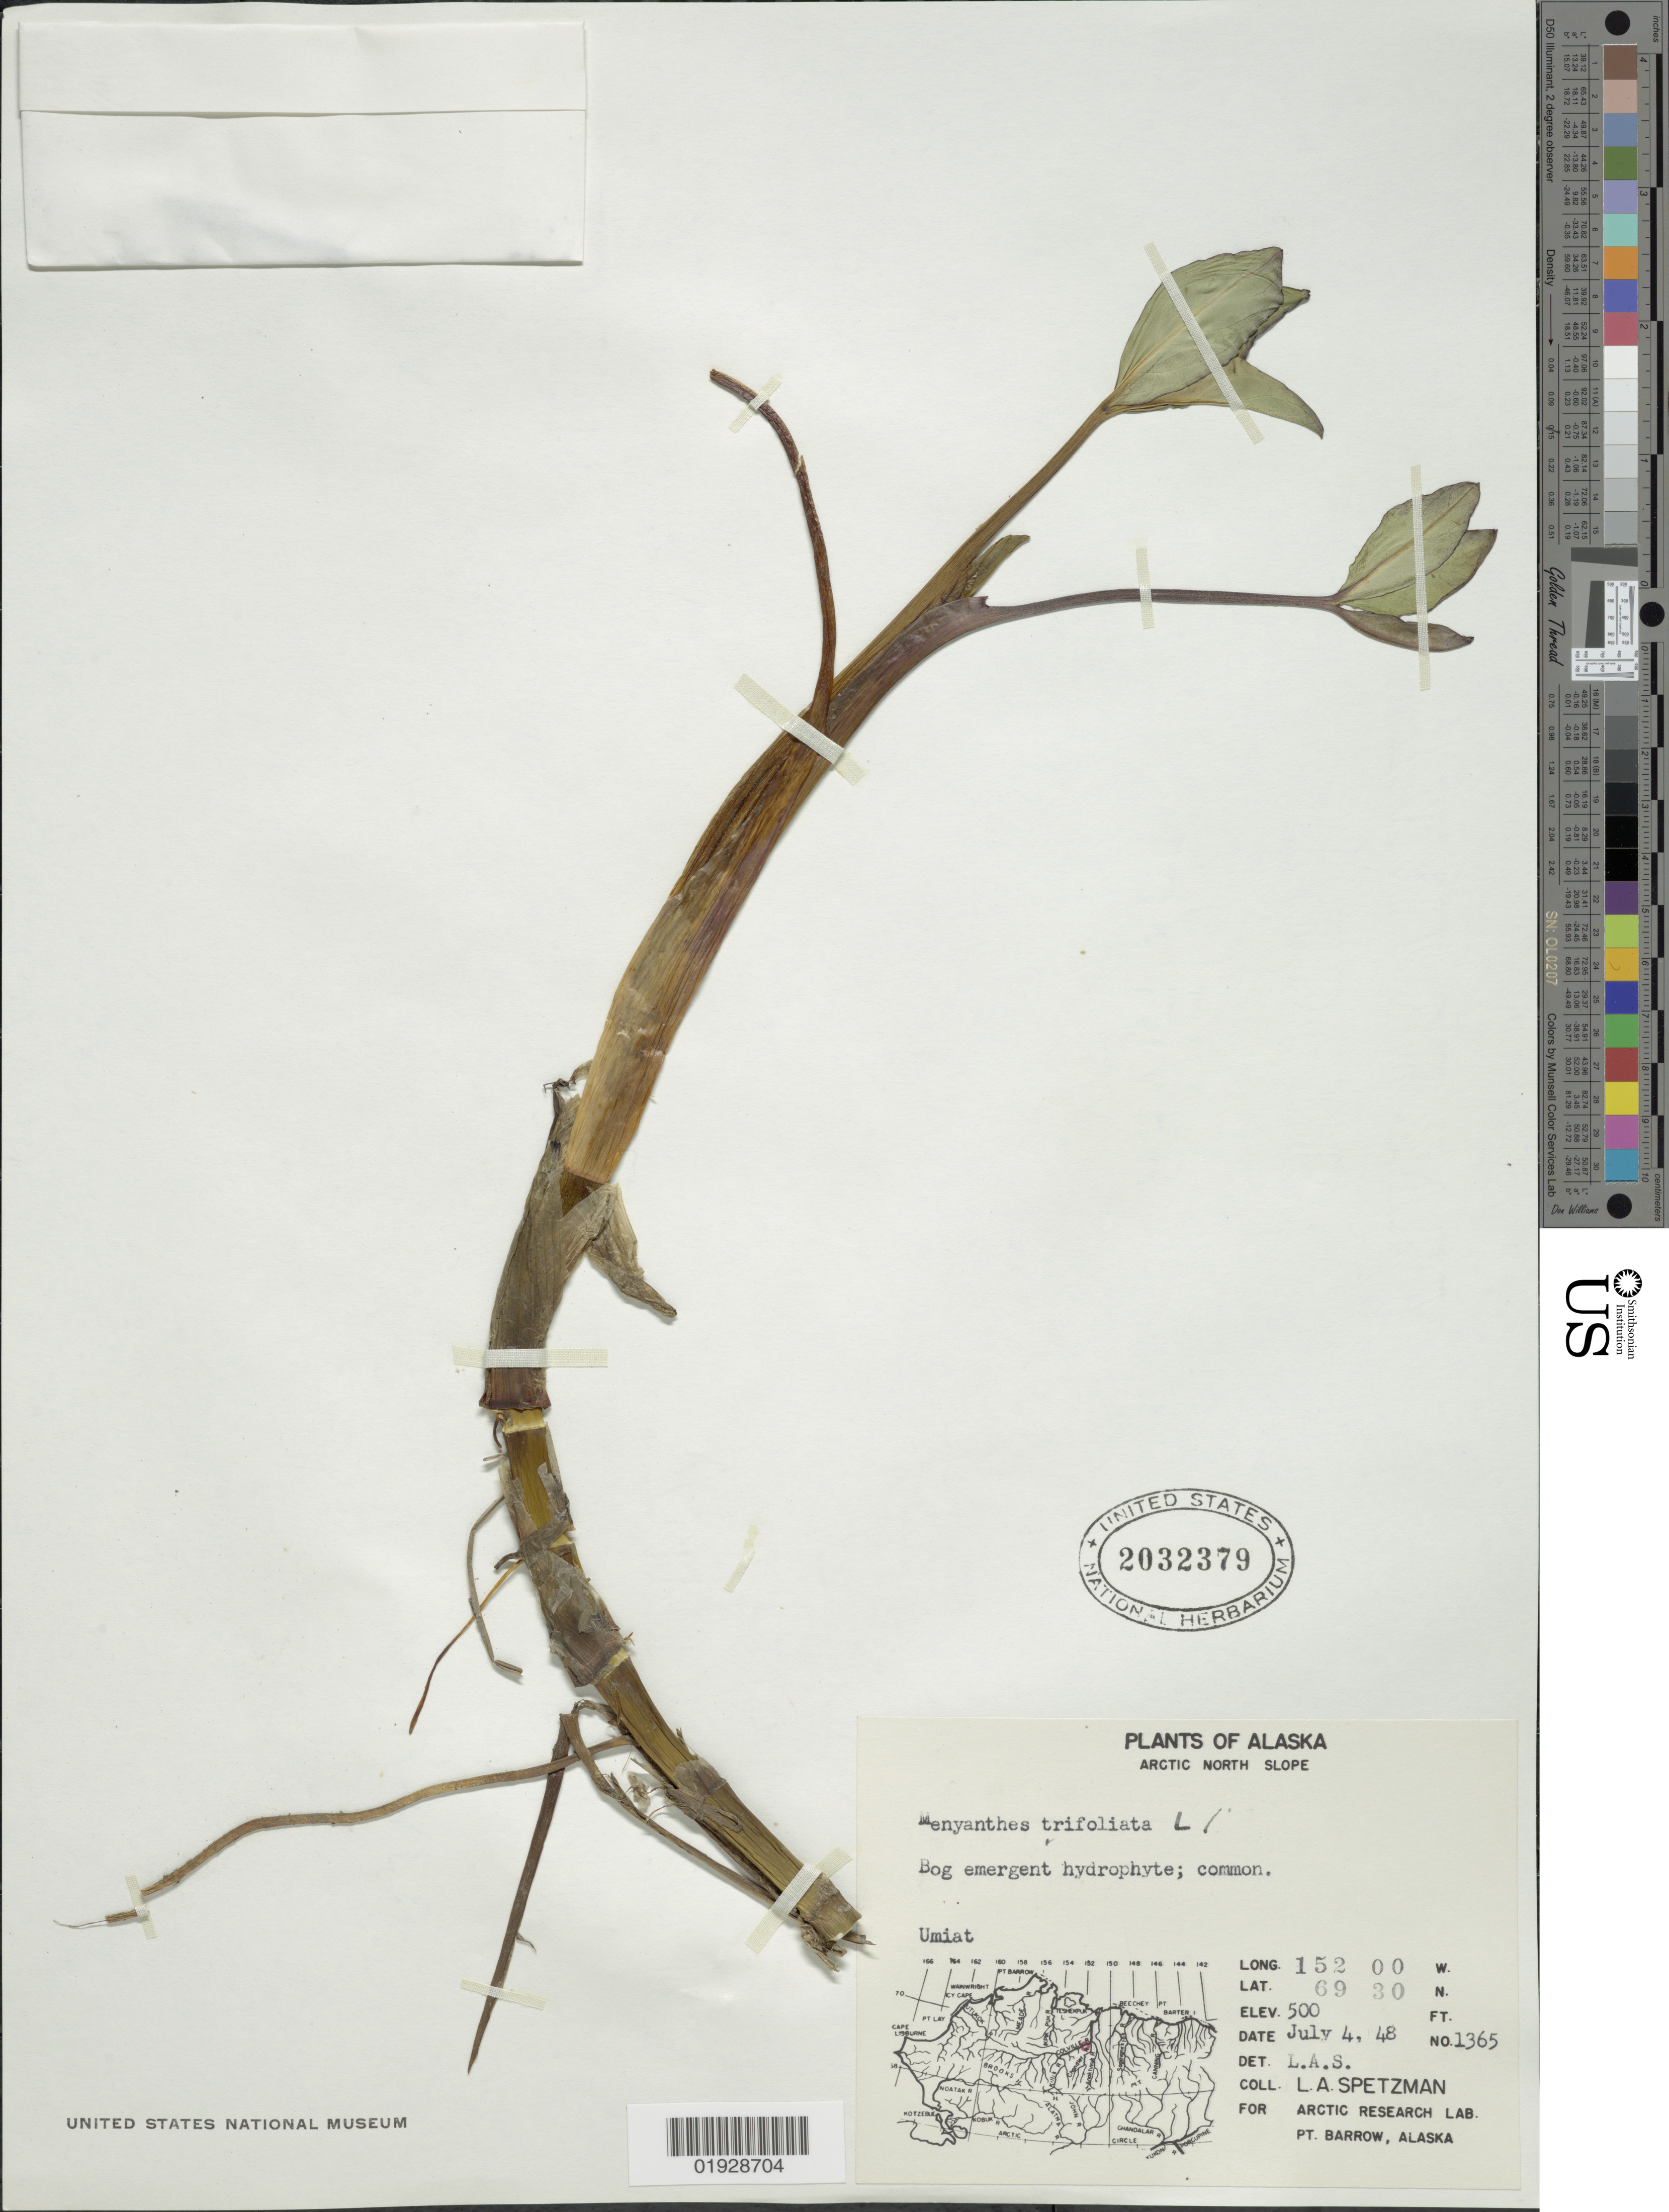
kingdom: Plantae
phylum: Tracheophyta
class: Magnoliopsida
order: Asterales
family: Menyanthaceae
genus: Menyanthes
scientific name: Menyanthes trifoliata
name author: L.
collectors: L. Spetzman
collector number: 1365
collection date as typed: Transcribed d/m/y: 4/7/48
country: United States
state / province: Alaska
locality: Arctic North Slope. Umiat.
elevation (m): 152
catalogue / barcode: US 2032379